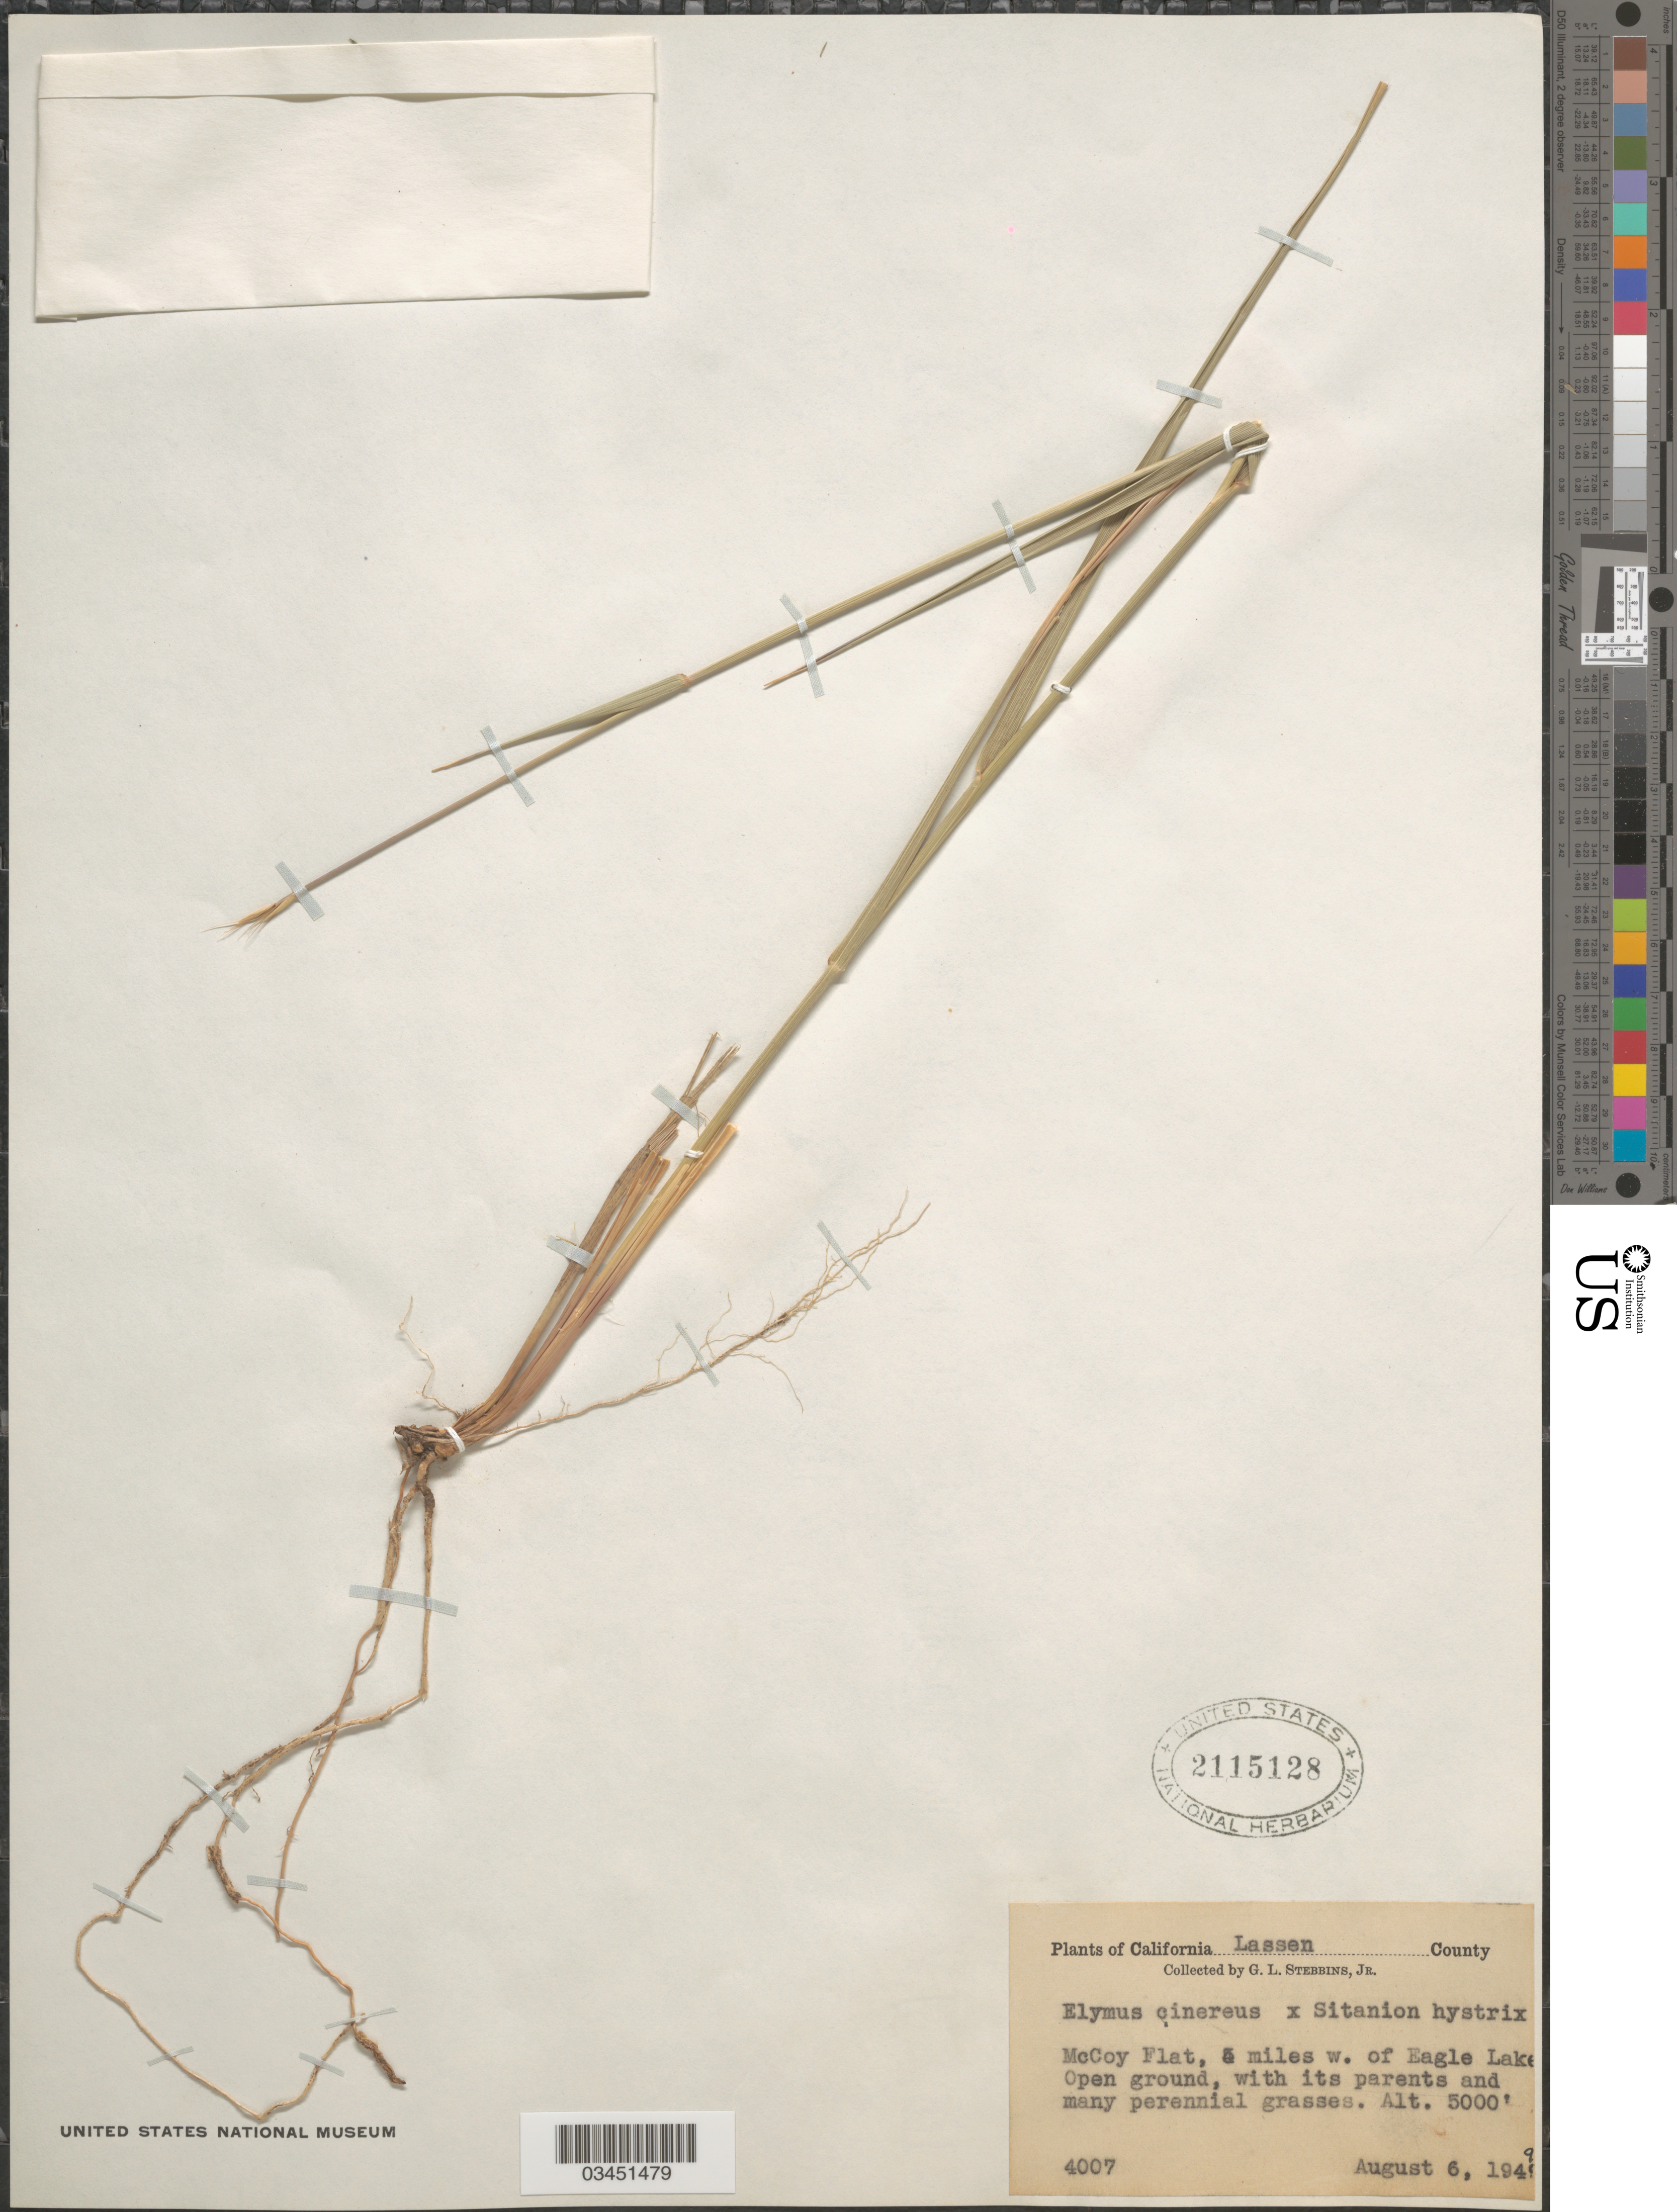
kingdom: Plantae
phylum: Tracheophyta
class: Liliopsida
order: Poales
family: Poaceae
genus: Elyleymus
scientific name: x Elyleymus aristatus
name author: (Merr.) Barkworth & Dewey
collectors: G. L. Stebbins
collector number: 4007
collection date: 1949-08-06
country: United States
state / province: California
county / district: Lassen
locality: Lassen County. McCoy Flat, 5 miles w. of Eagle Lake.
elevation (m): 1524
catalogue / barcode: US 2115128